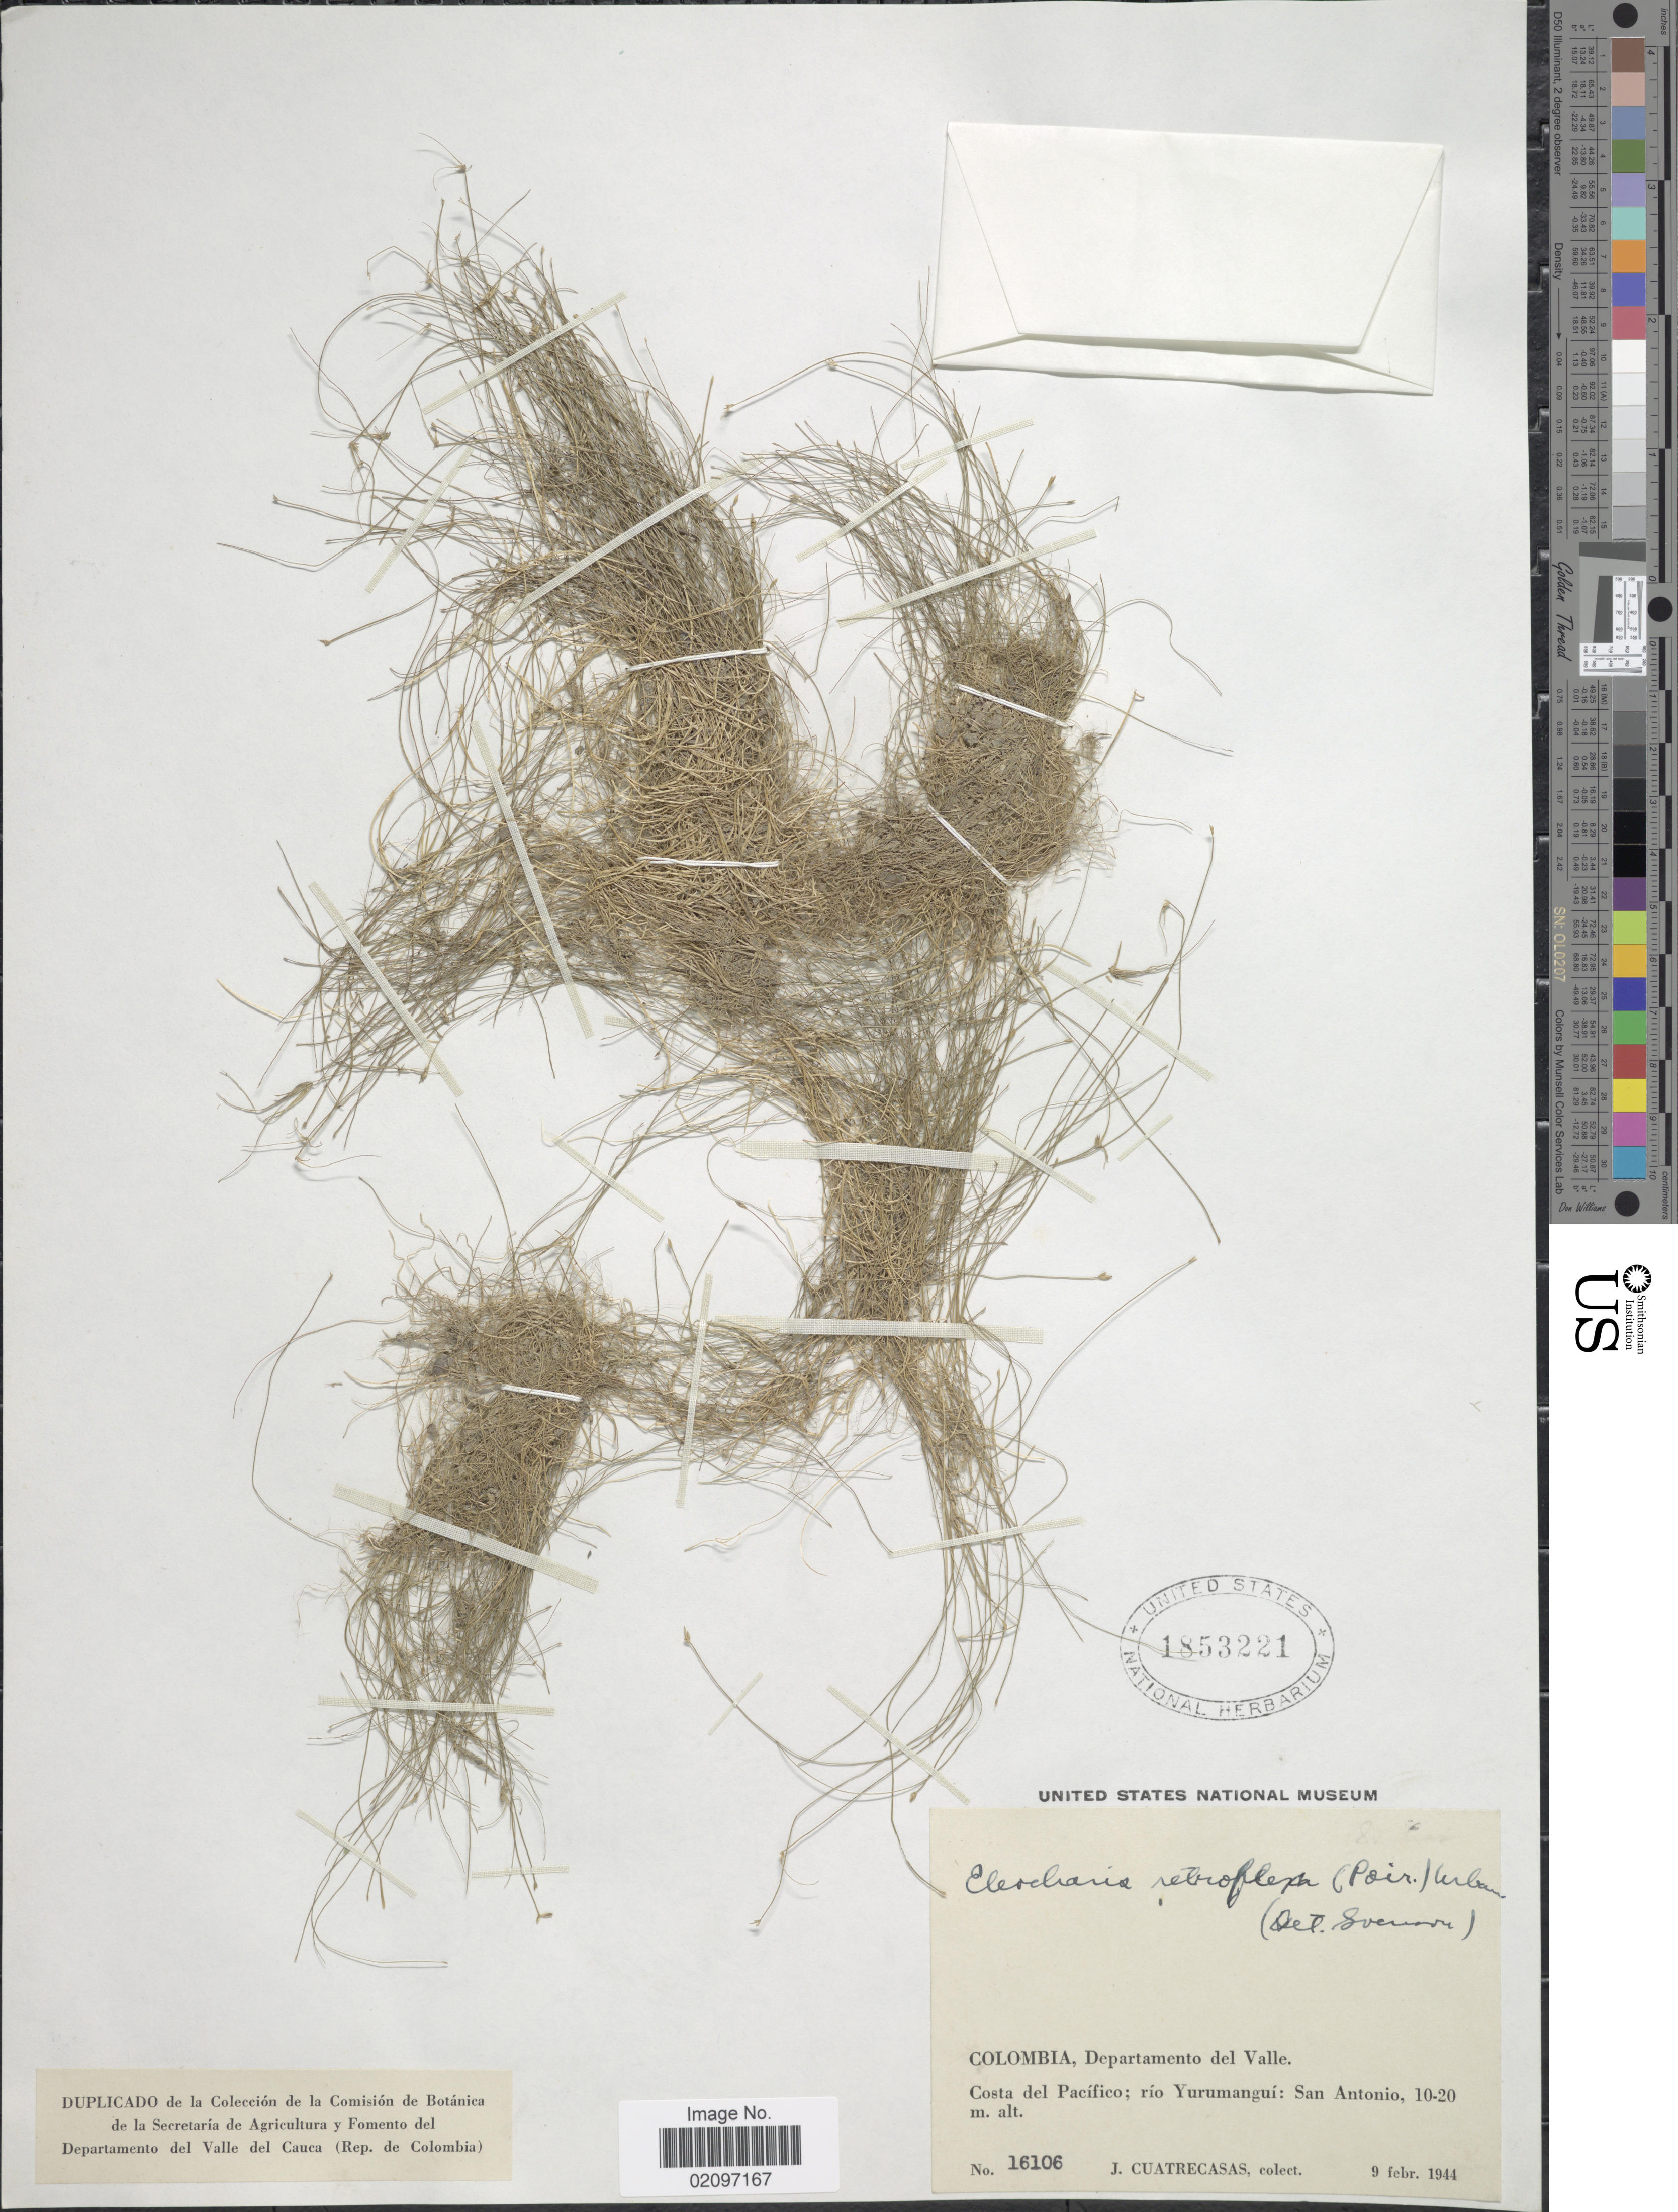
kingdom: Plantae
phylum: Tracheophyta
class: Liliopsida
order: Poales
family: Cyperaceae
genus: Eleocharis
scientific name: Eleocharis retroflexa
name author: (Poir.) Urb.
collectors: J. Cuatrecasas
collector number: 16106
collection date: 1944-02-09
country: Colombia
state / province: Valle del Cauca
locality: Colombia, Departamento del Valle, Costa del Pacifico: rio Yurumangui: San Antonio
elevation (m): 10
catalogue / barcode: US 1853221